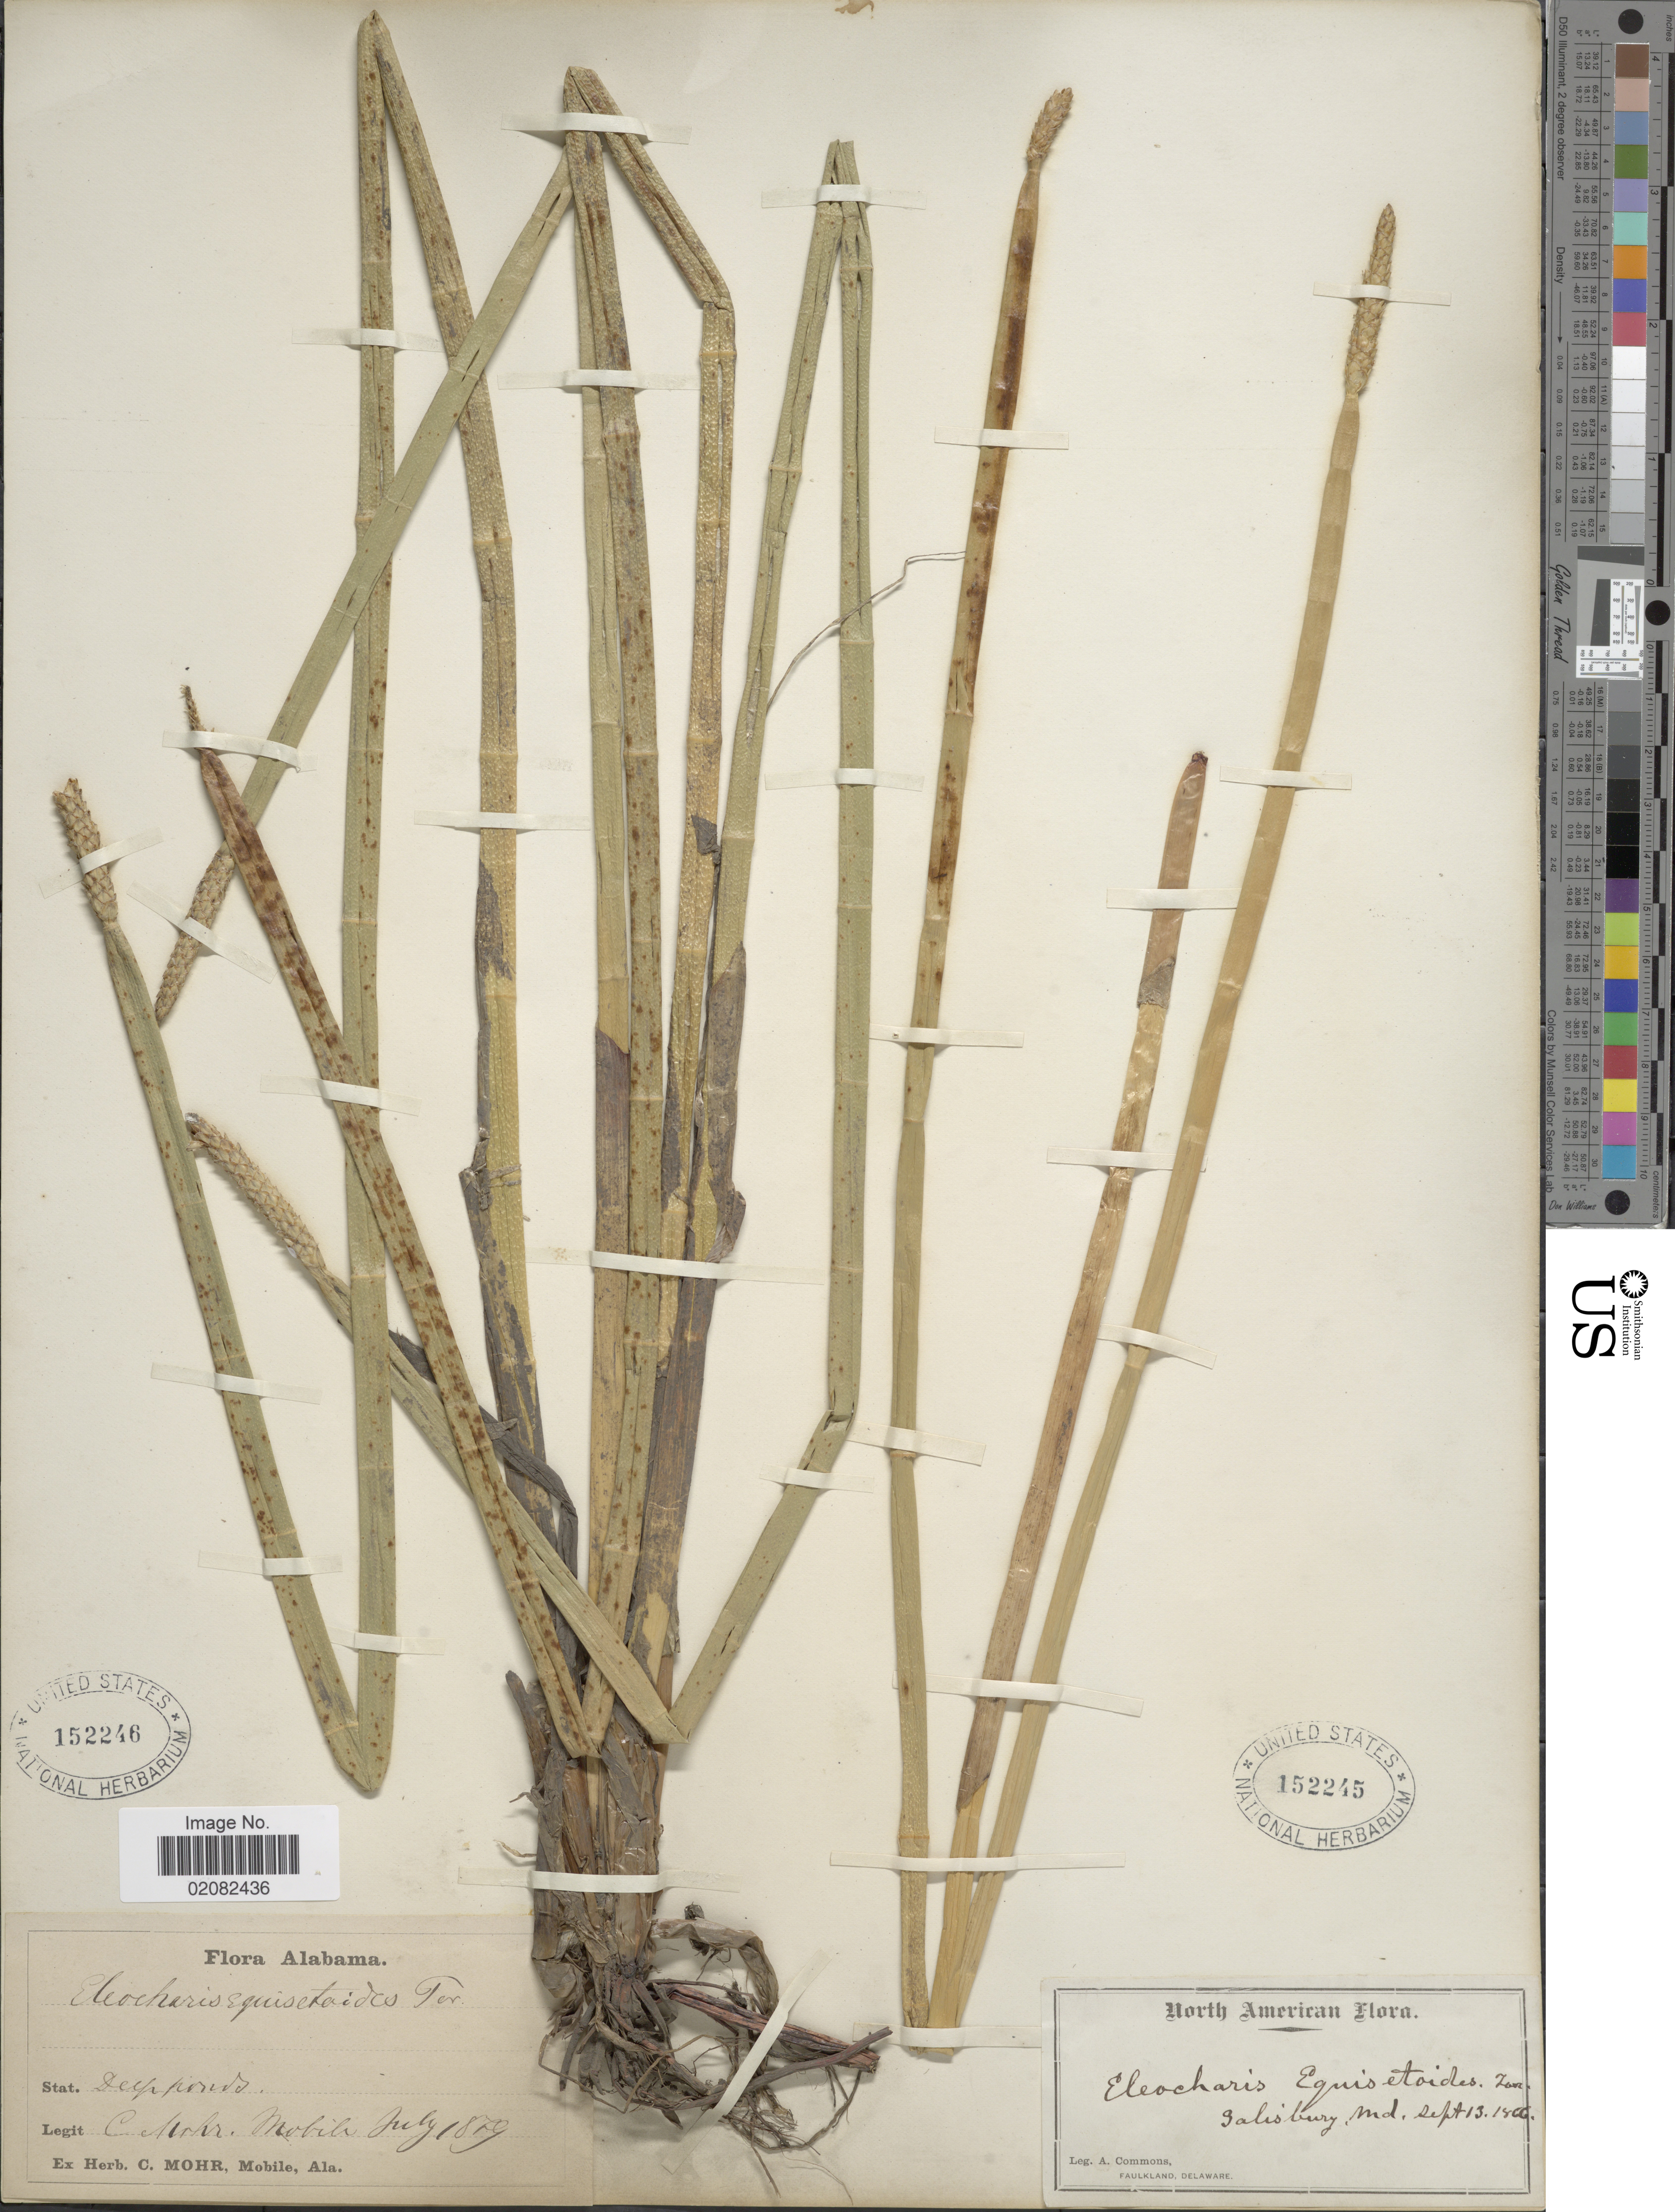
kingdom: Plantae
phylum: Tracheophyta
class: Liliopsida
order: Poales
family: Cyperaceae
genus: Eleocharis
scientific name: Eleocharis equisetoides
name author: (Elliott) Torr.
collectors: A. Commons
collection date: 1866-09-13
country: United States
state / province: Maryland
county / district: Wicomico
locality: Salisbury, Md.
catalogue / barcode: US 152245-2